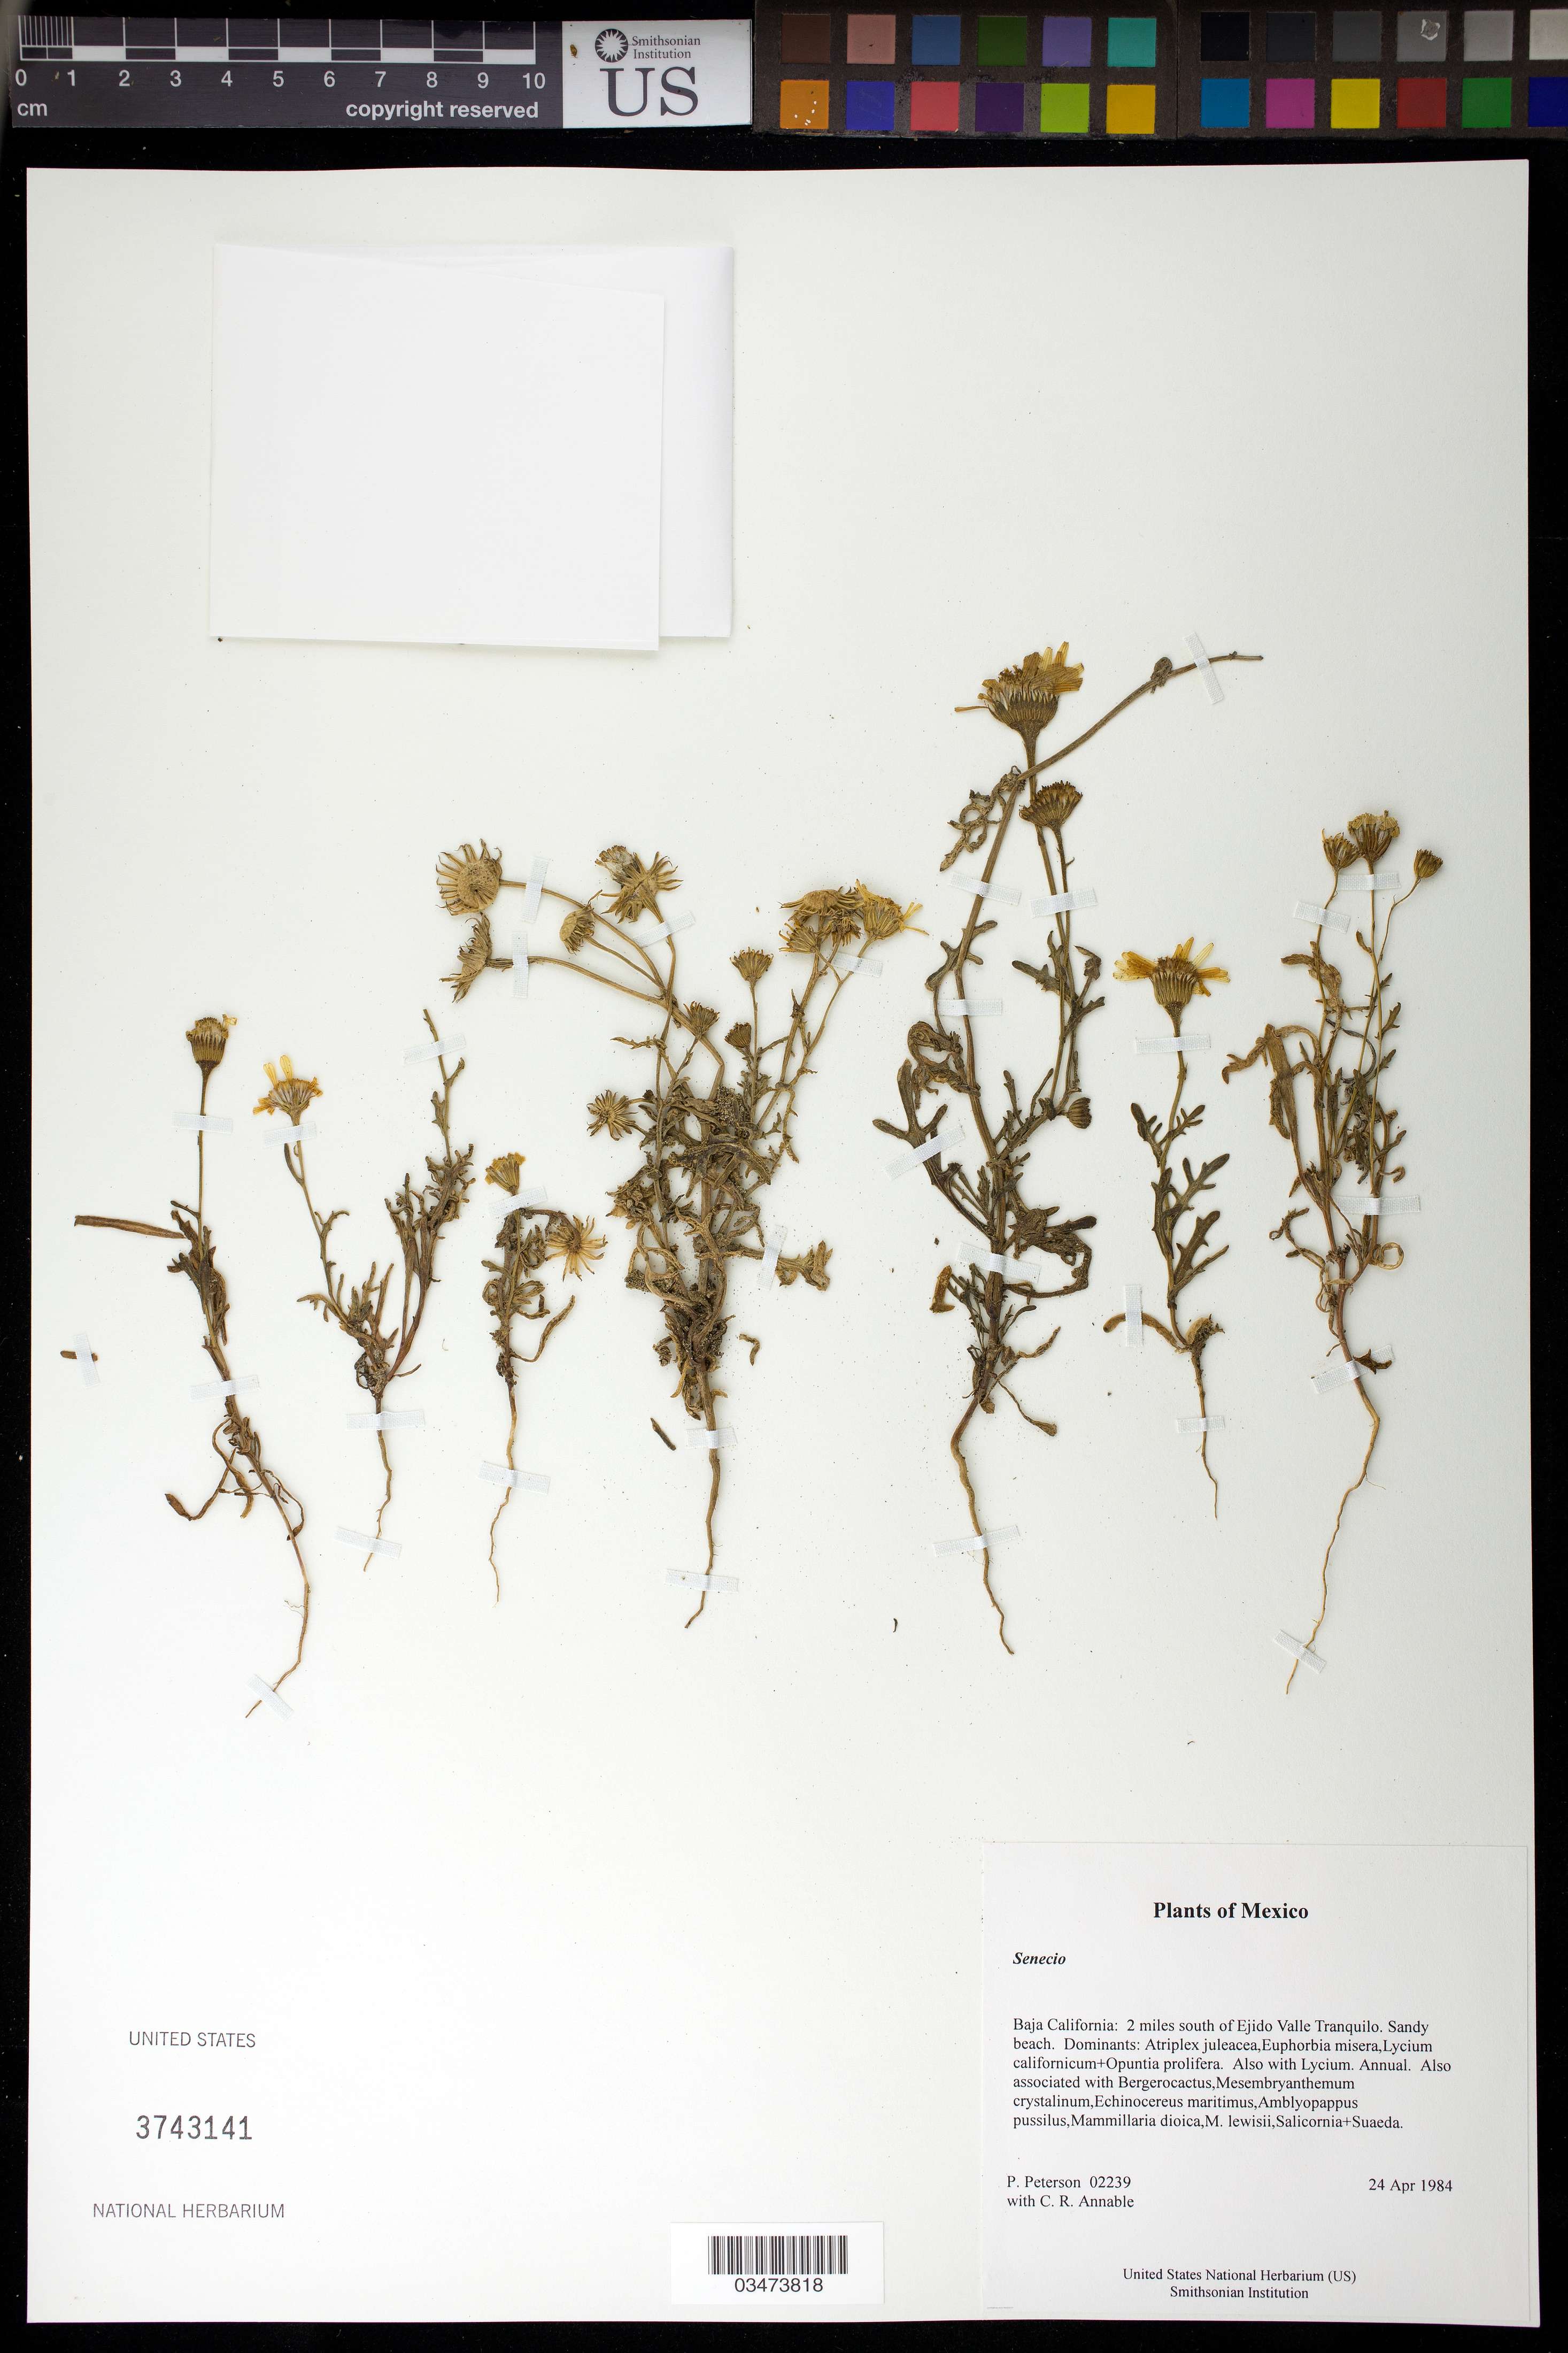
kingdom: Plantae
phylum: Tracheophyta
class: Magnoliopsida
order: Asterales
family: Asteraceae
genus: Senecio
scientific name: Senecio sp.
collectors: P. M. Peterson & C. R. Annable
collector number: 02239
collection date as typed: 24 Apr 1984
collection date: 1984-04-24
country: Mexico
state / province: Baja California Norte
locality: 2 miles south of Ejido Valle Tranquilo.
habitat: Sandy beach. Dominants: Atriplex juleacea,Euphorbia misera,Lycium californicum+Opuntia prolifera. Also with Lycium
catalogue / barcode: US 3743141